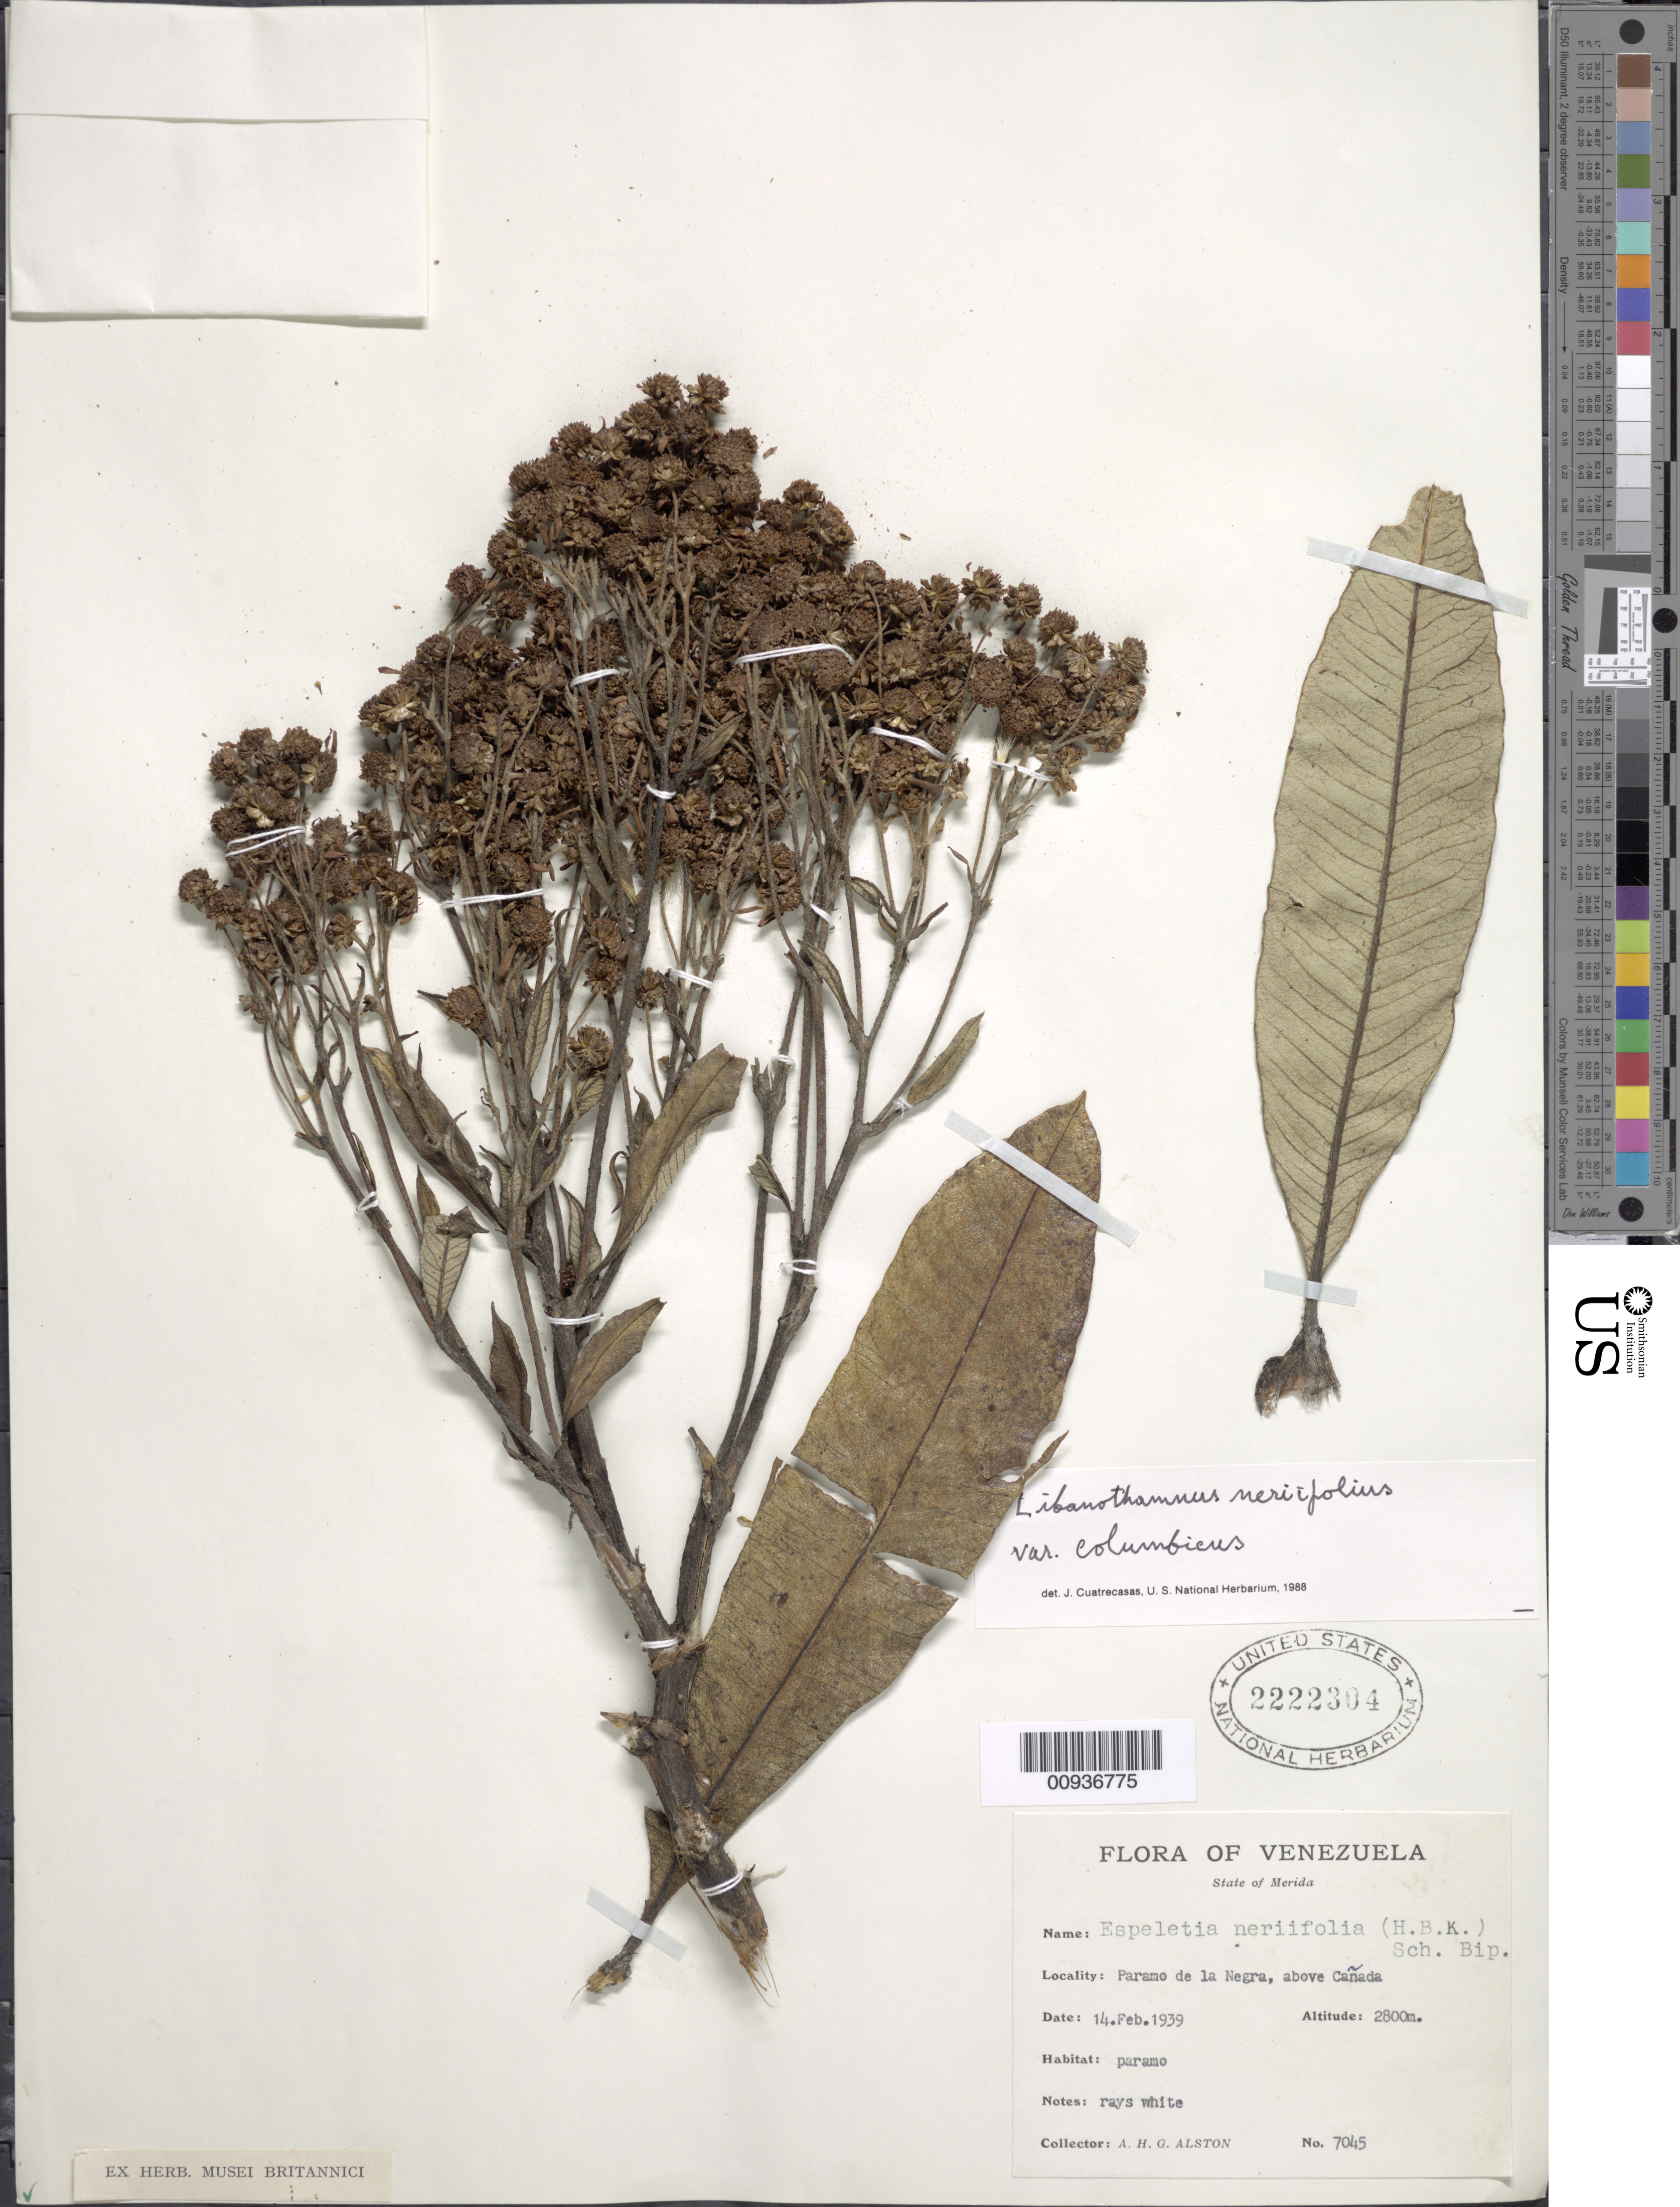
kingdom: Plantae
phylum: Tracheophyta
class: Magnoliopsida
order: Asterales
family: Asteraceae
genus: Libanothamnus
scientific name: Libanothamnus neriifolius var. columbicus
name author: (Cuatrec.) Cuatrec.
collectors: A. H. Alston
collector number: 7045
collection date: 1939-02-14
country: Venezuela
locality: Páramo de La Negra. Above Cañada.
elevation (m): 2800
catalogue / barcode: US 2222304